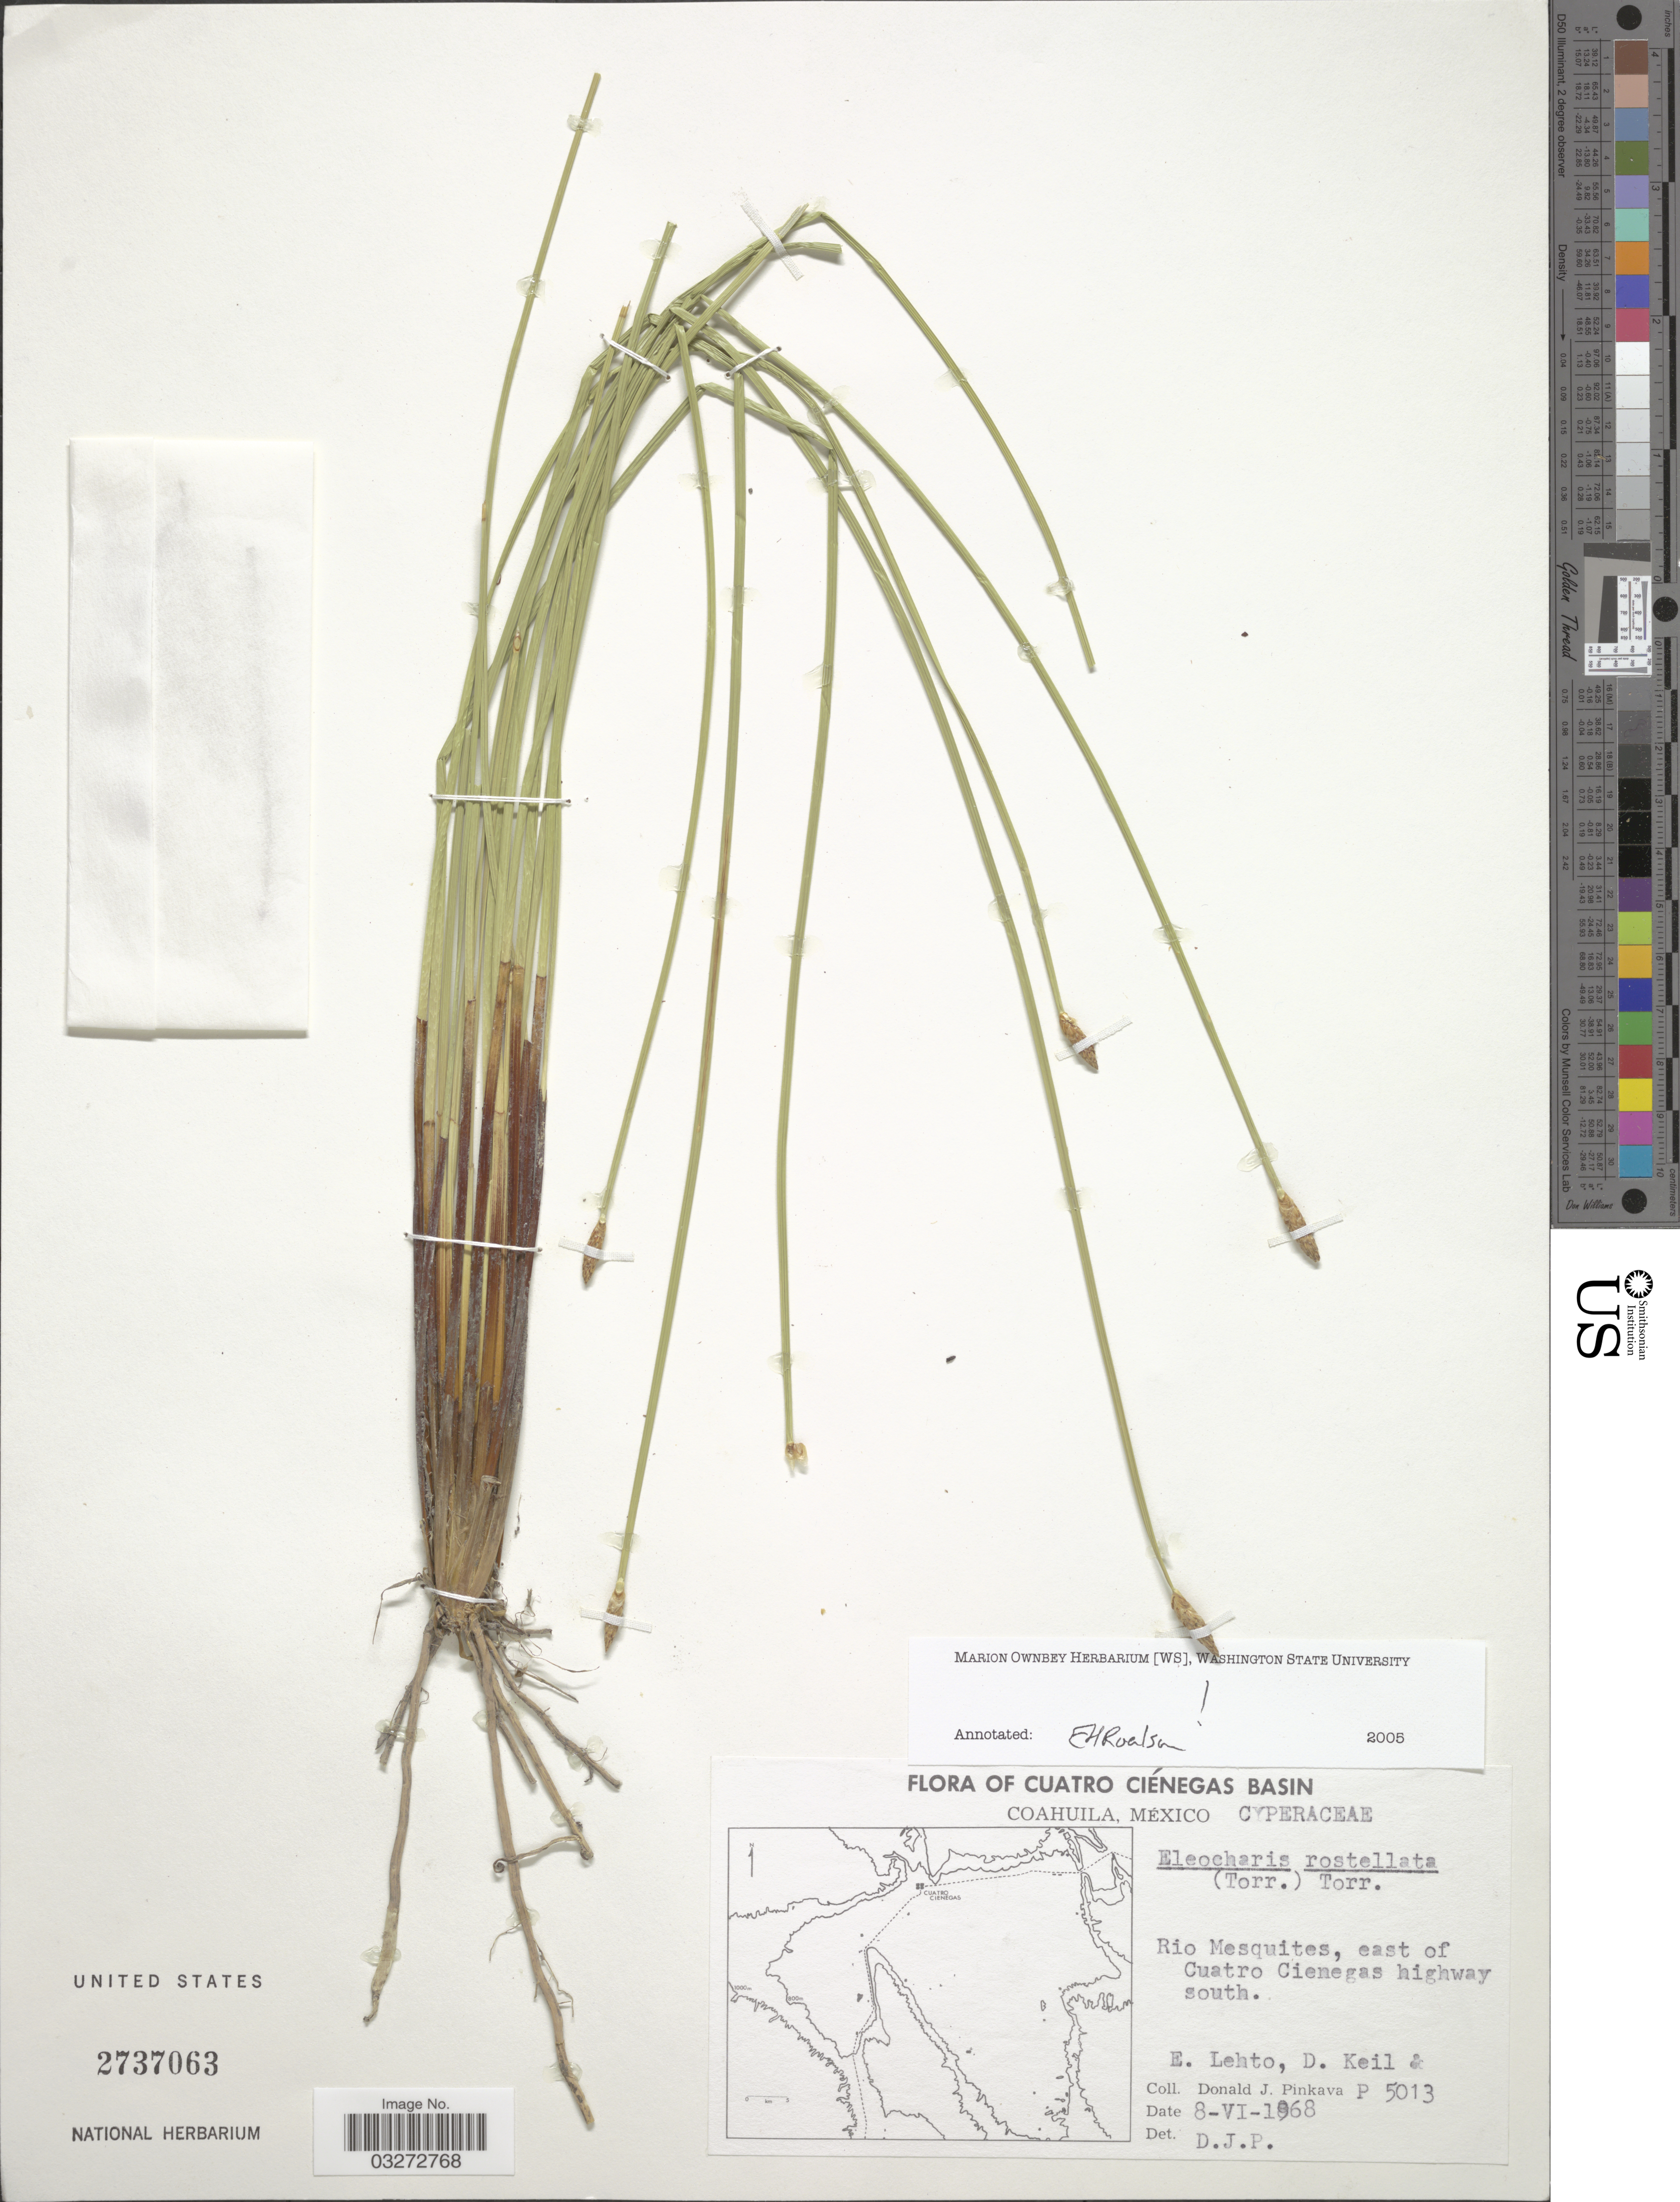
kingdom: Plantae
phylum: Tracheophyta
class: Liliopsida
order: Poales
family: Cyperaceae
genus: Eleocharis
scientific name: Eleocharis rostellata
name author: (Torr.) Torr.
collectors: E. Lehto, D. J. Keil & D. J. Pinkava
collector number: P 5013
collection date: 1968-06-08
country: Mexico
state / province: Coahuila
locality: Cuatro Ciénegas Basin. Rio Mesquites, east of Cuatro Cienegas highway south.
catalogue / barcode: US 2737063